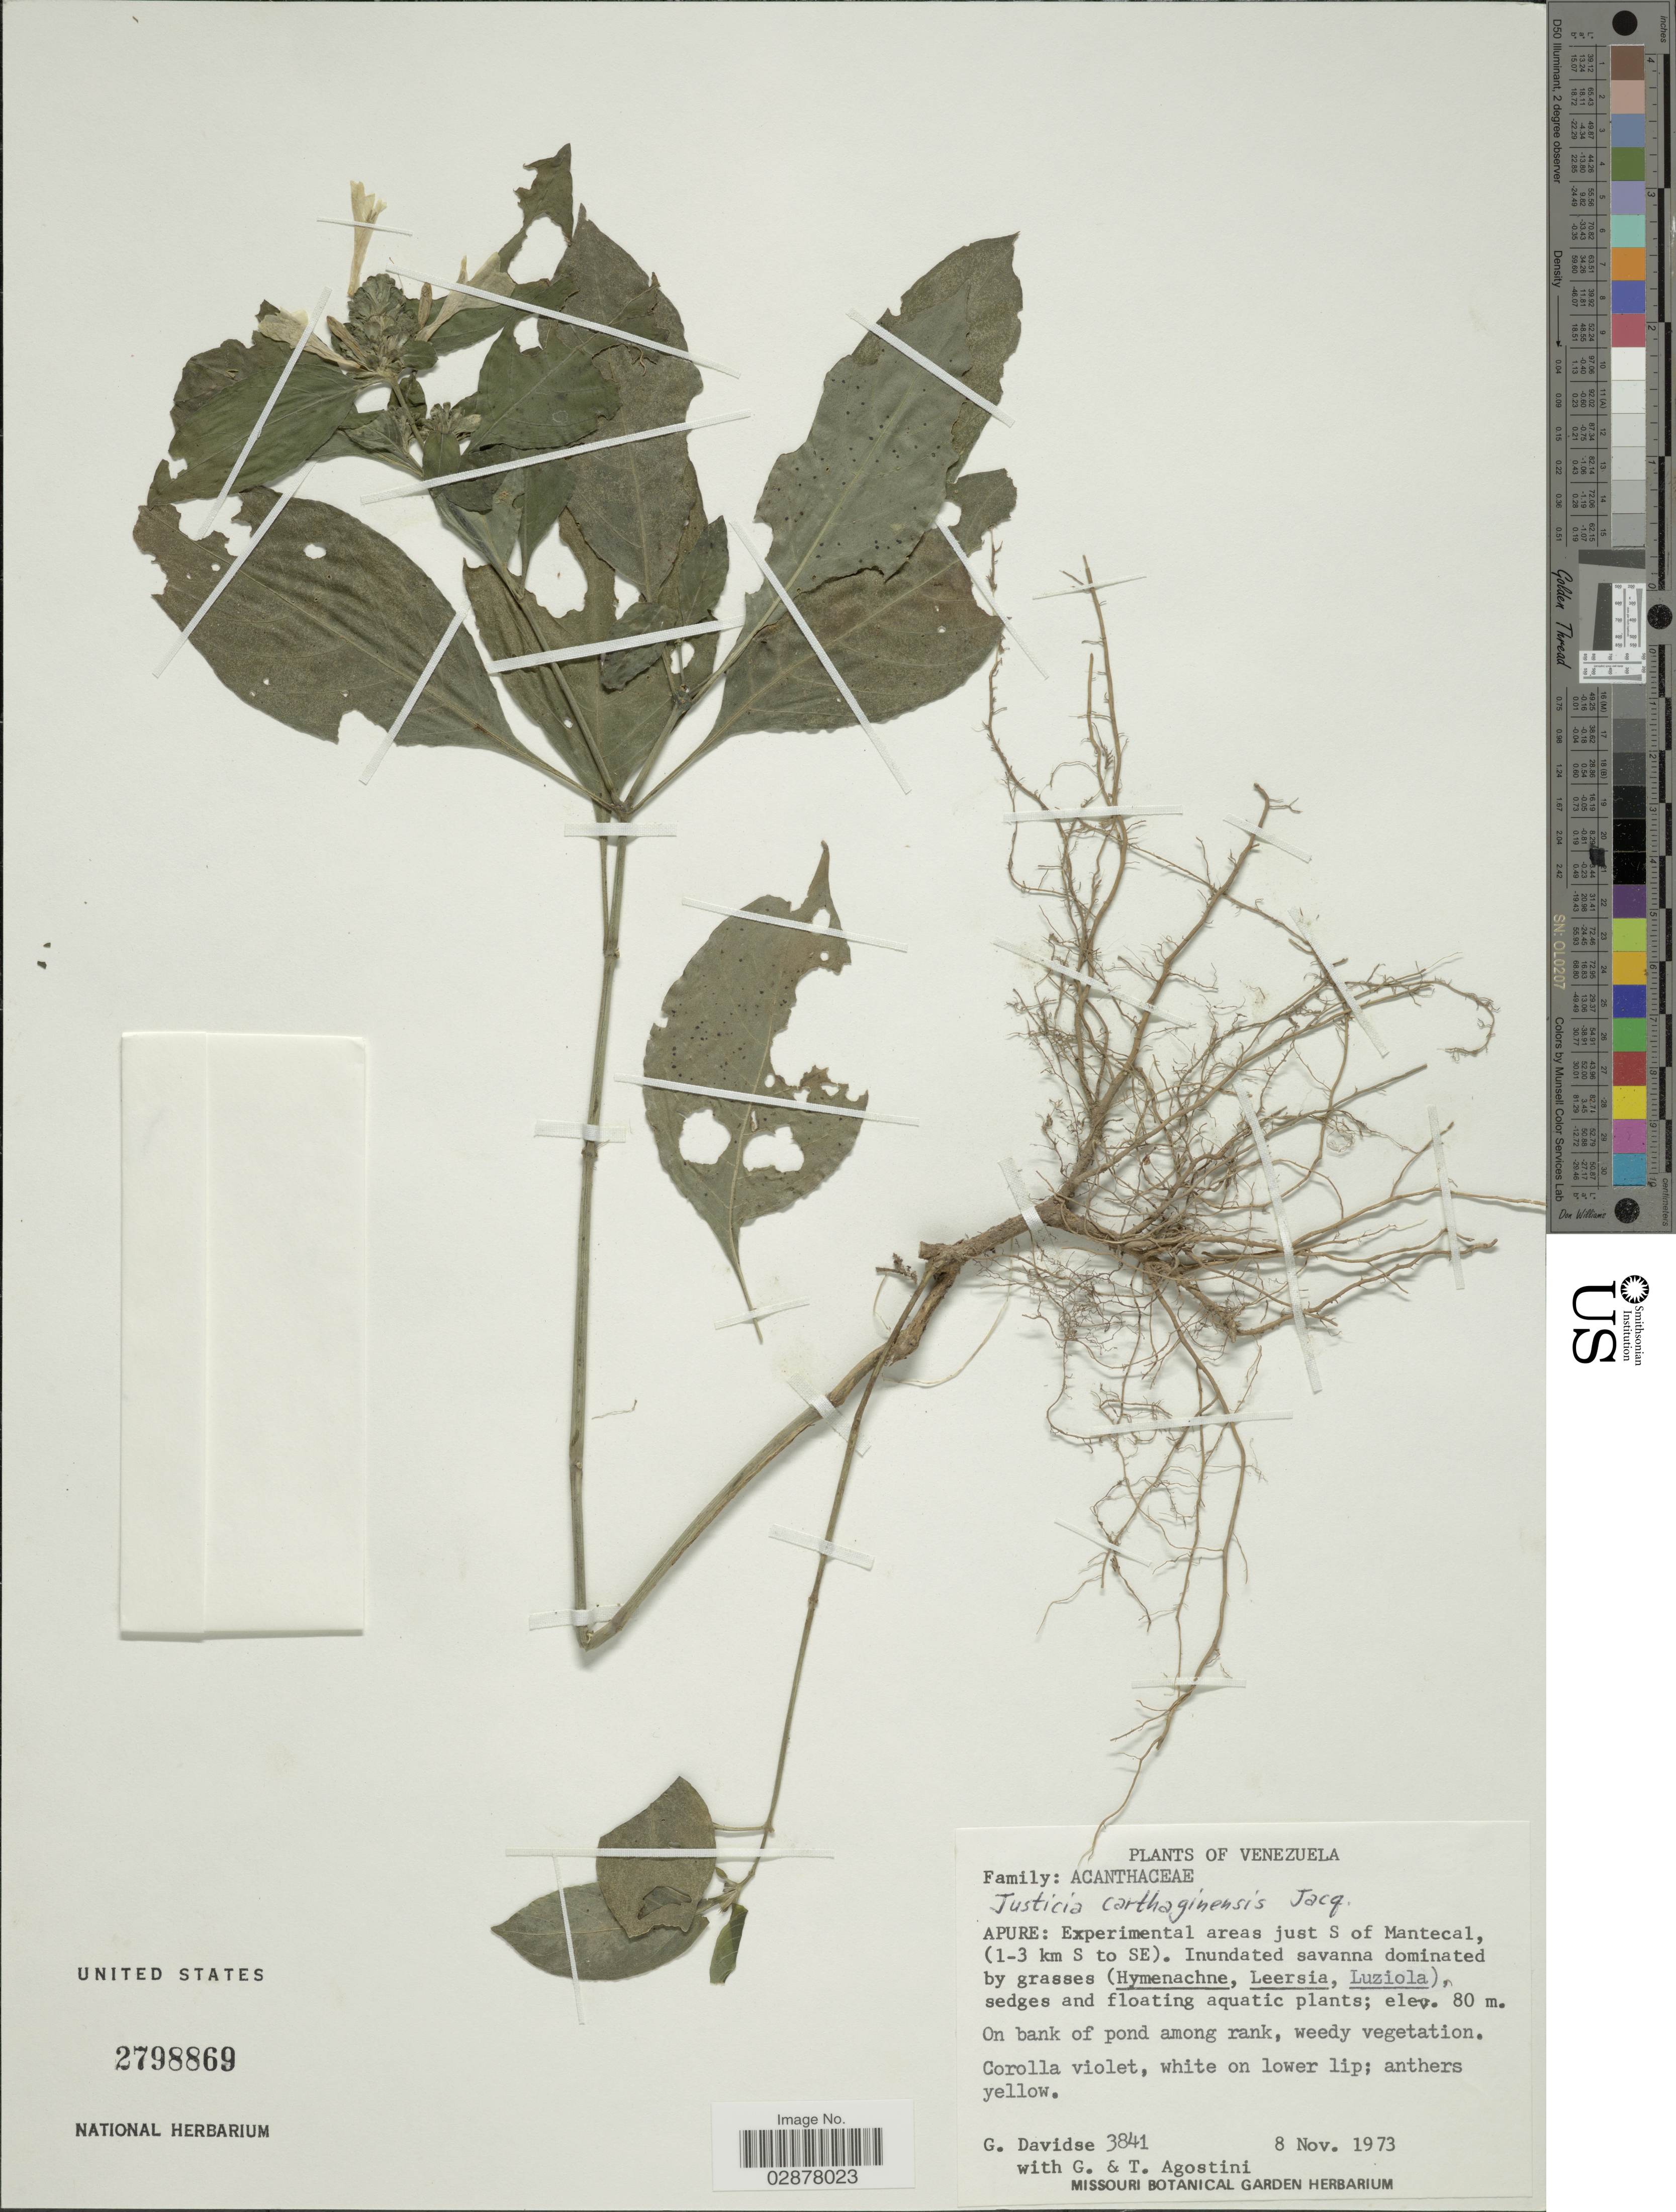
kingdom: Plantae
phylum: Tracheophyta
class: Magnoliopsida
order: Lamiales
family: Acanthaceae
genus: Justicia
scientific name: Justicia carthaginensis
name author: Jacq.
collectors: G. Davidse, G. Agostini & T. Agostini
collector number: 3841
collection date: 1973-11-08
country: Venezuela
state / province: Apure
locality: Experimental areas just S of Mantecal, (1-3 km S to SE).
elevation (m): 80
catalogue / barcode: US 2798869